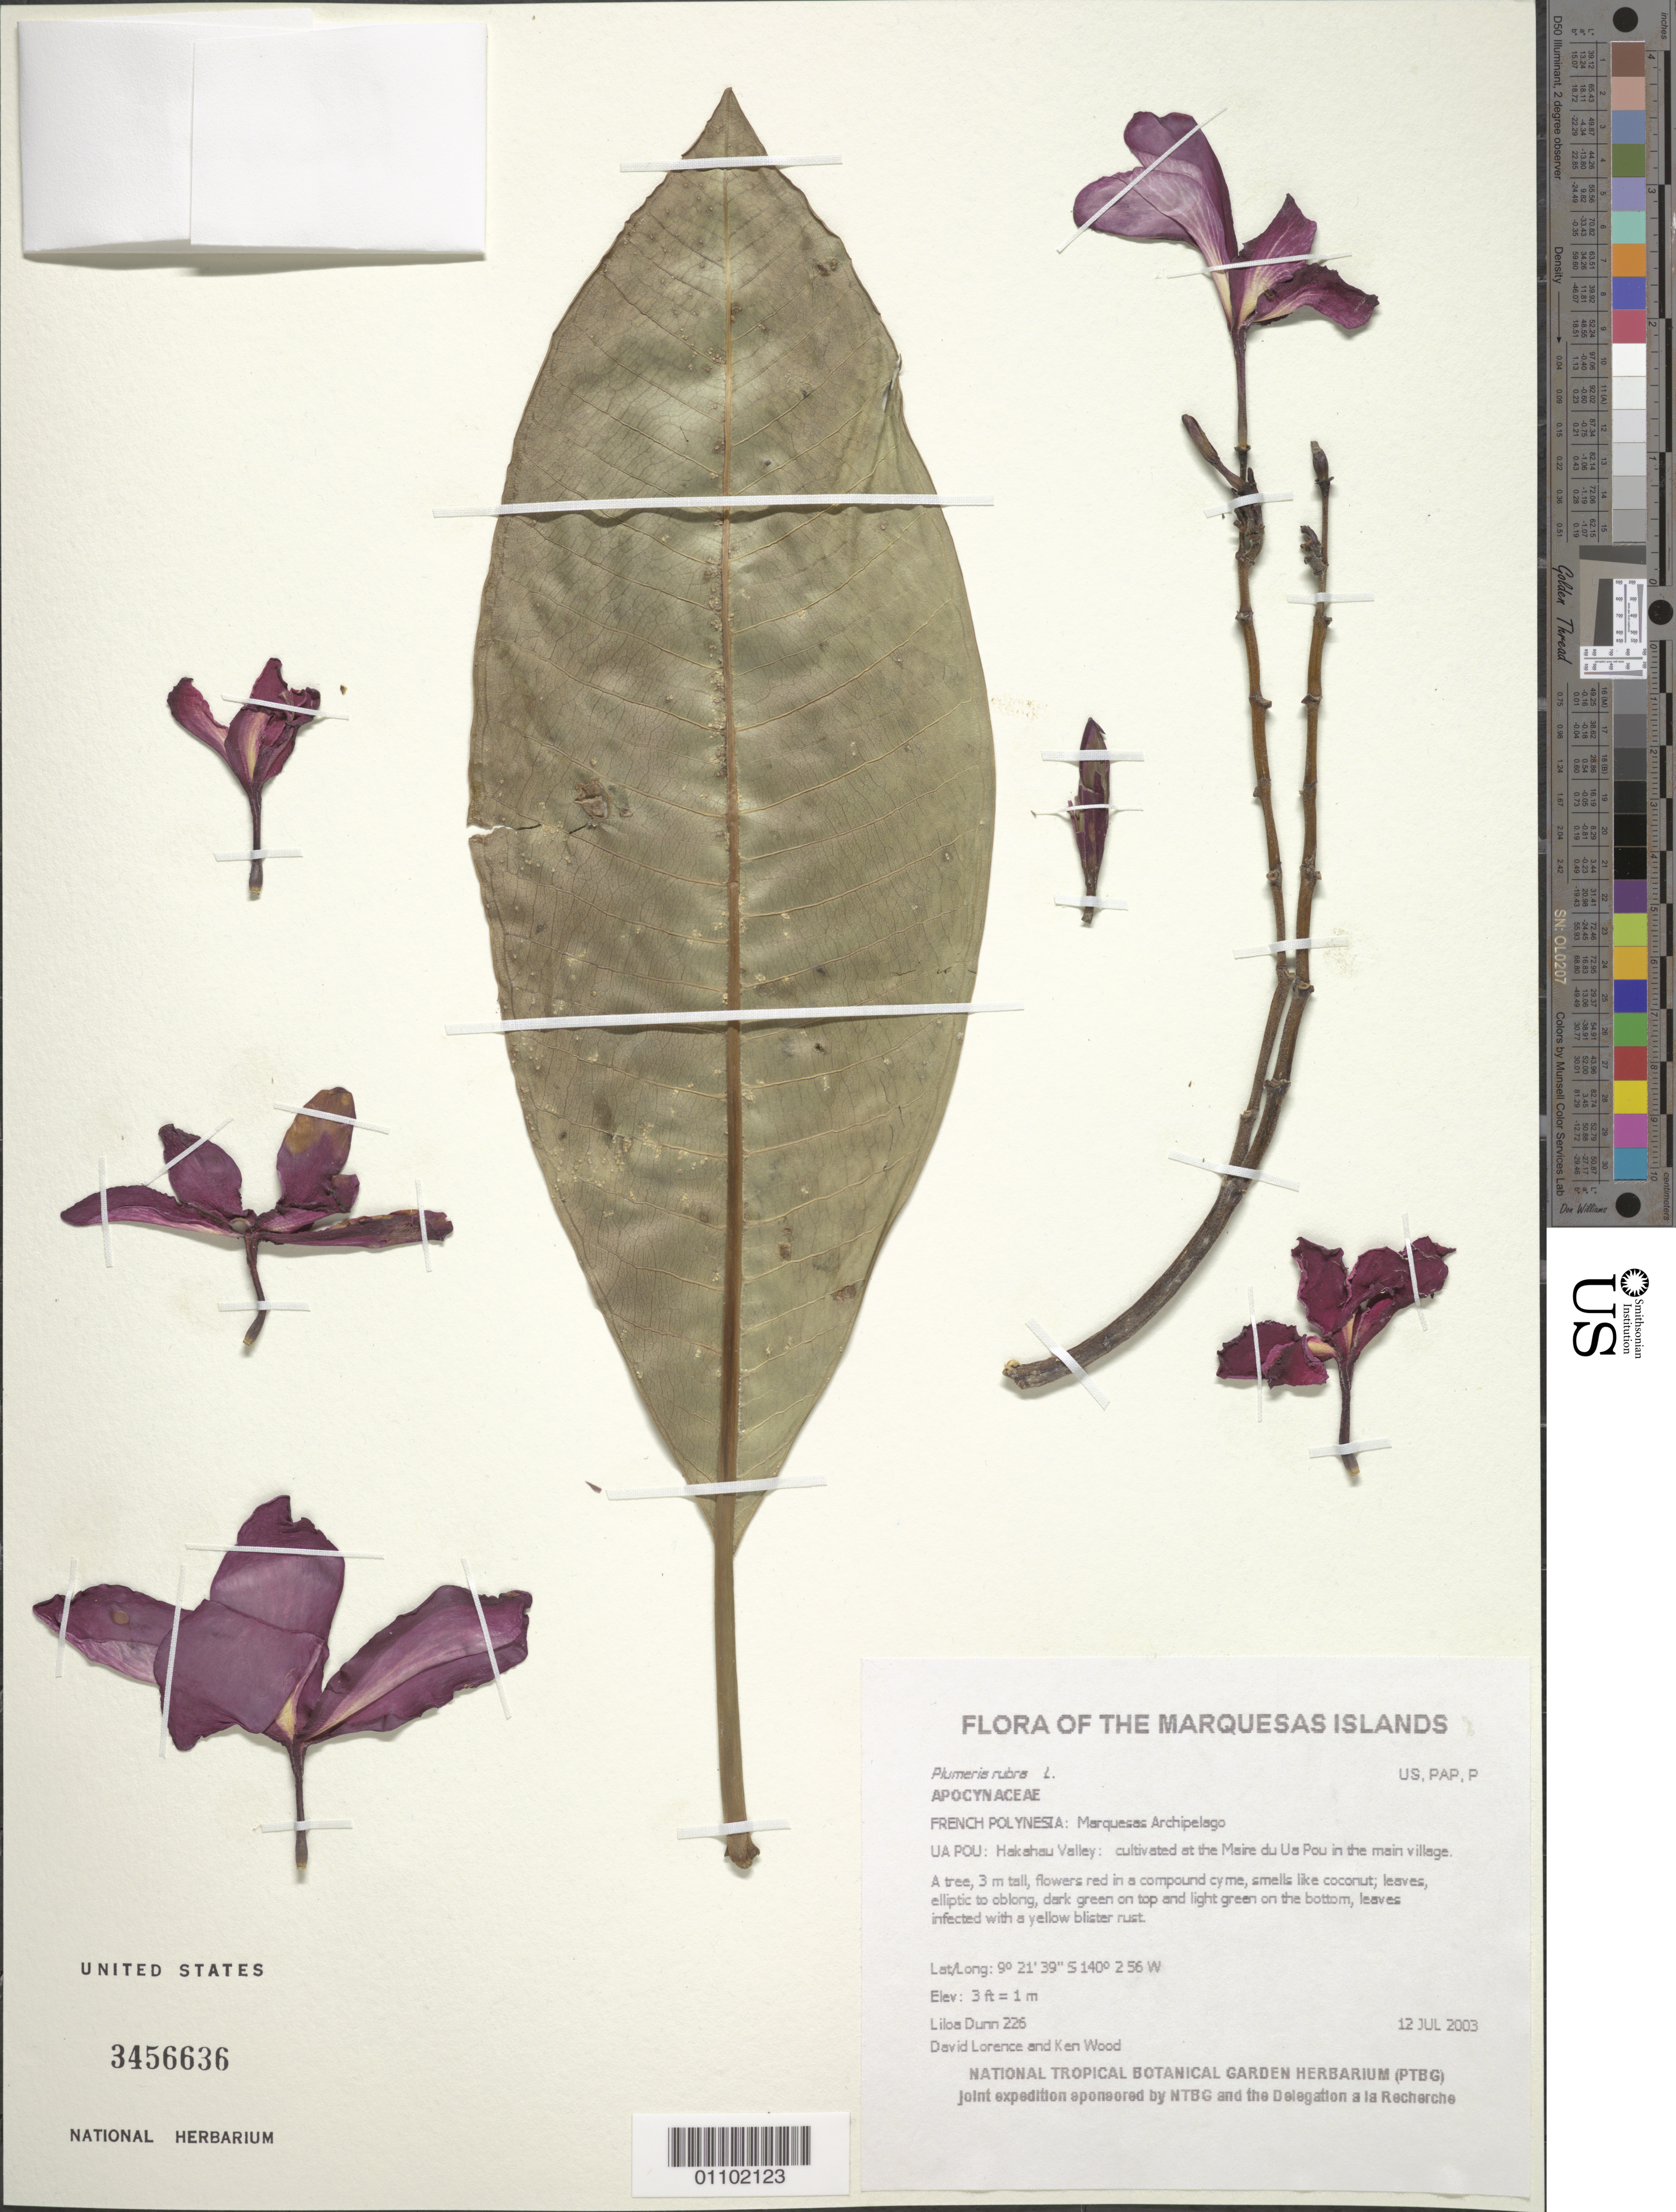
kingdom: Plantae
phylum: Tracheophyta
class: Magnoliopsida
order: Gentianales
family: Apocynaceae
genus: Plumeria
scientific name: Plumeria rubra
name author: L.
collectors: L. Dunn, D. Lorence & K. R. Wood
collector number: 226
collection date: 2003-07-12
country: French Polynesia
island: Ua Pou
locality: Hakahau Valley: cultivated at the Maire du Ua Pou in the main village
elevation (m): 1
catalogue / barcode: US 3456636